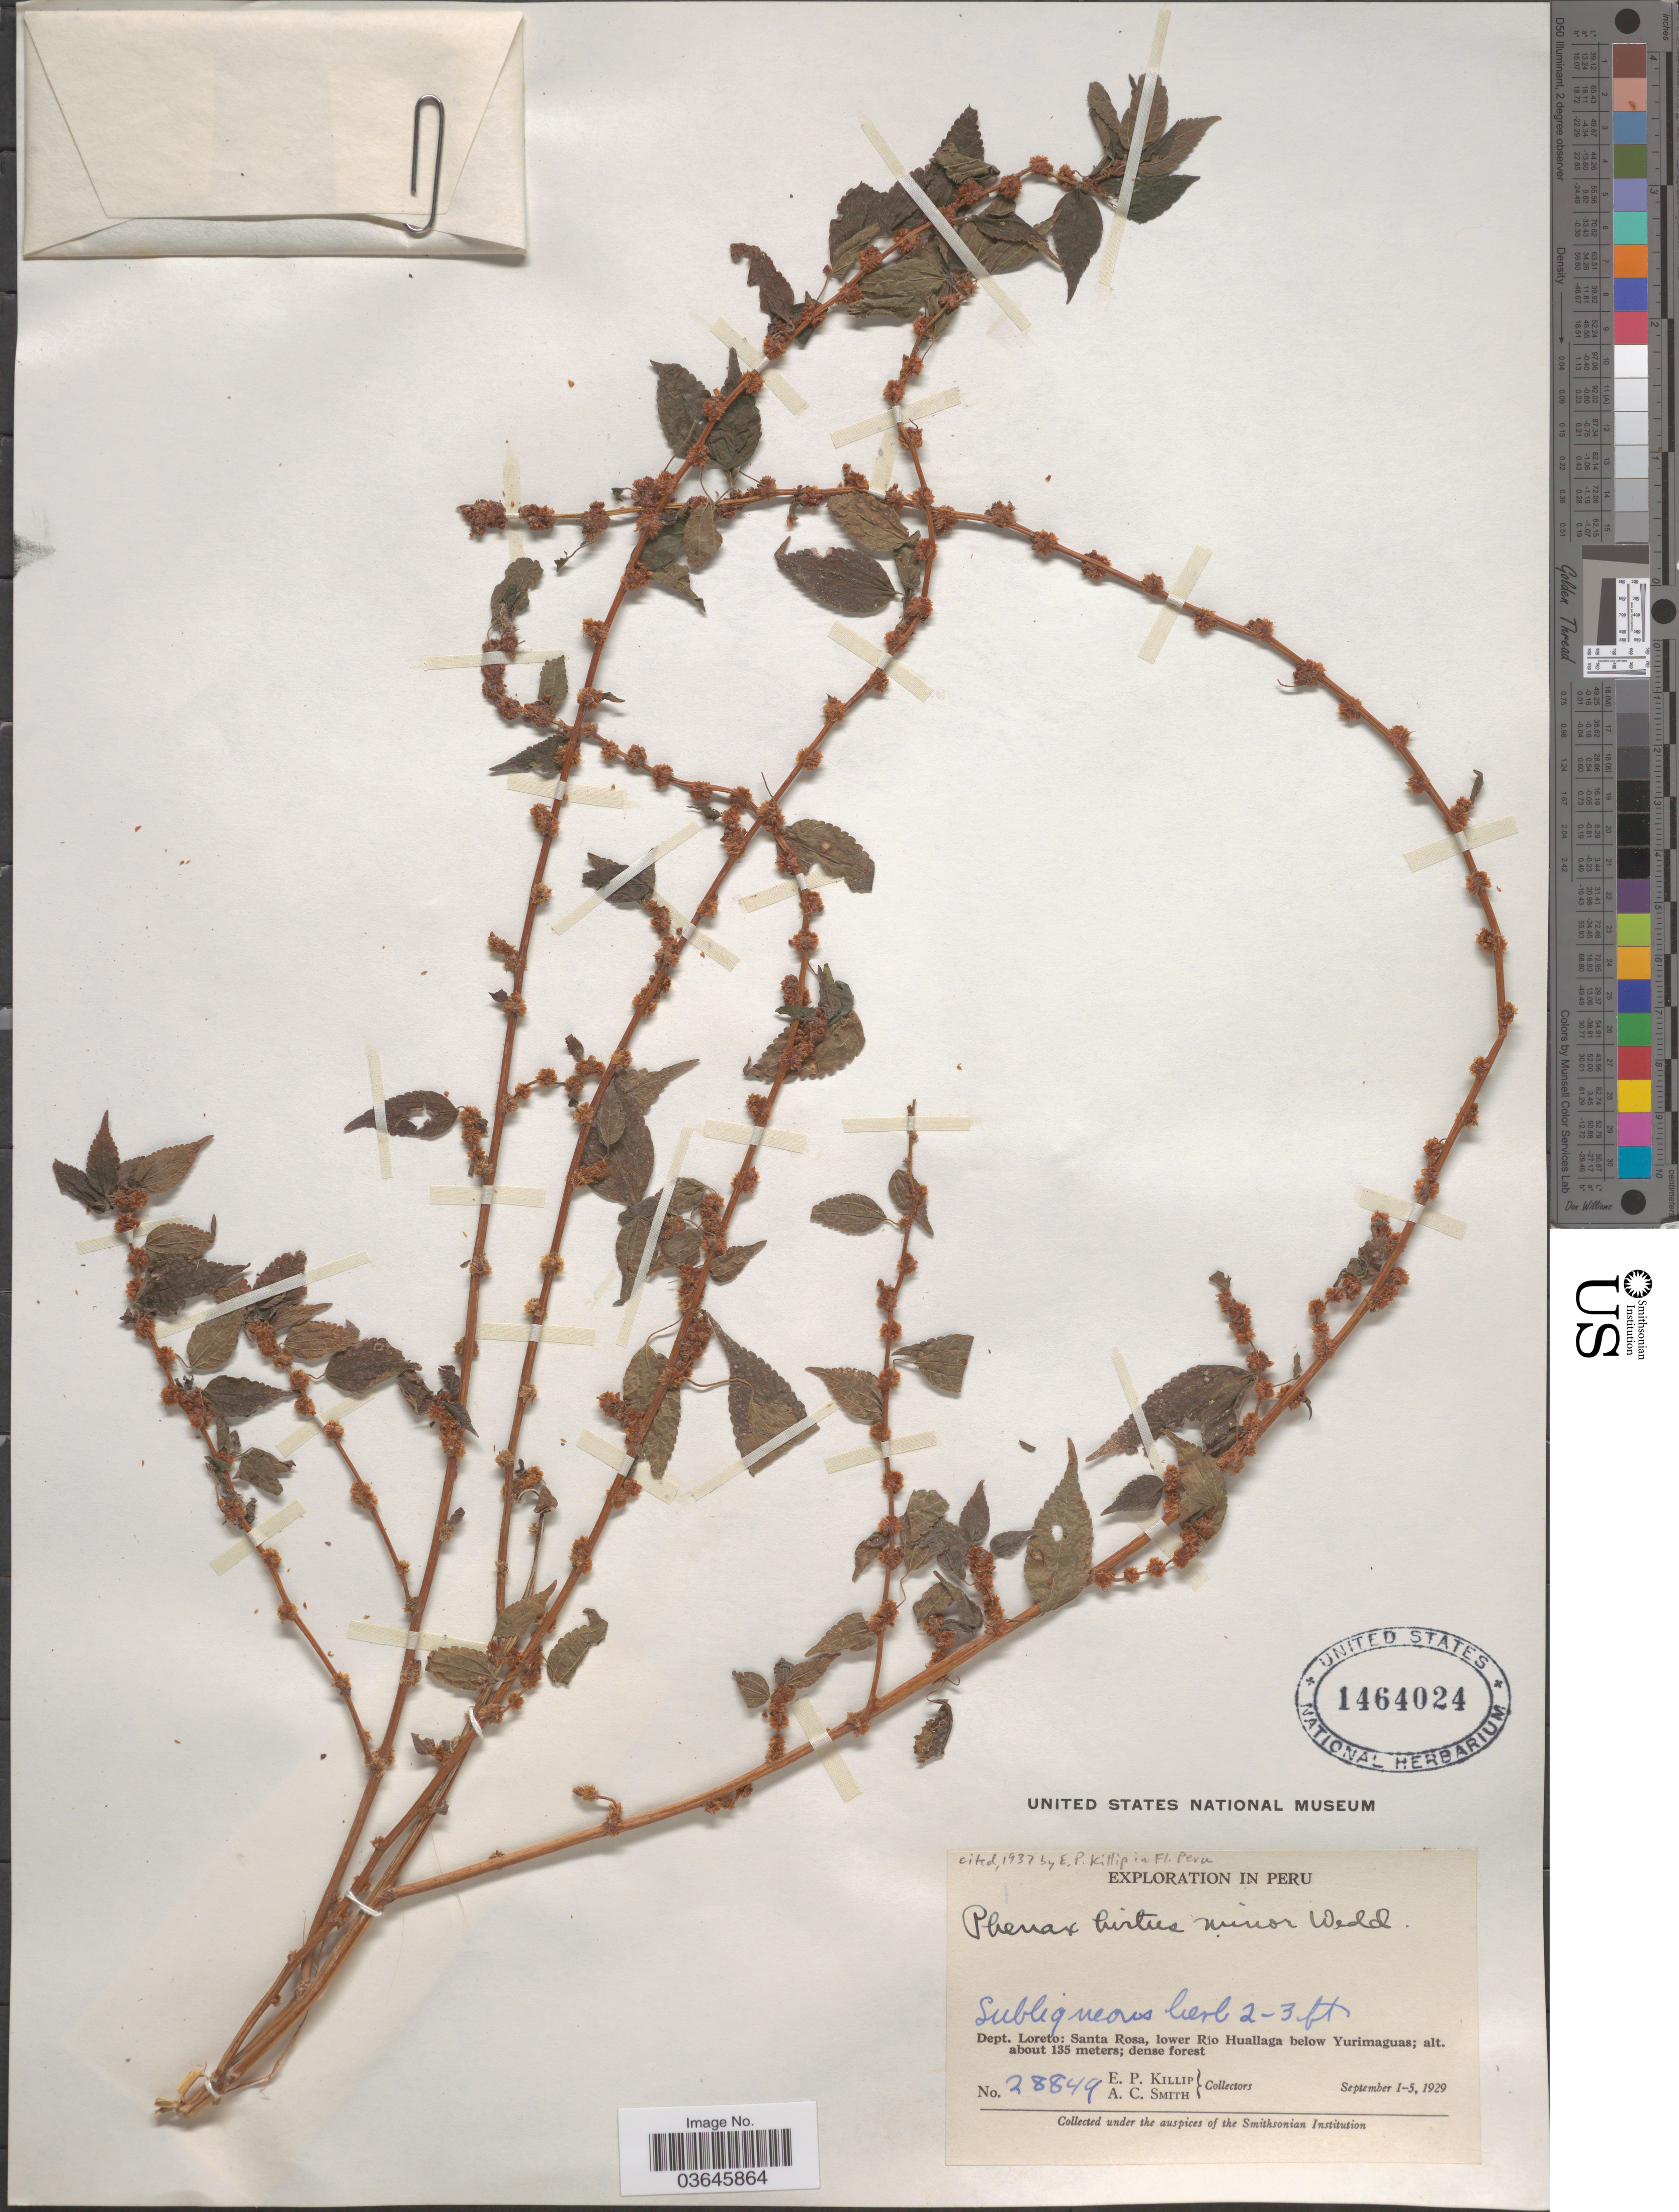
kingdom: Plantae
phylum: Tracheophyta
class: Magnoliopsida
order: Rosales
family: Urticaceae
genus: Phenax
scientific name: Phenax hirtus var. minor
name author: Wedd.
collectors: E. P. Killip & A. C. Smith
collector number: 28849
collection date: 1929-09-01/1929-09-05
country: Peru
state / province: Loreto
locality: Dept. Loreto: Santa Rosa, lower Río Huallaga below Yurimaguas.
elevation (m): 135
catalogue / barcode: US 1464024